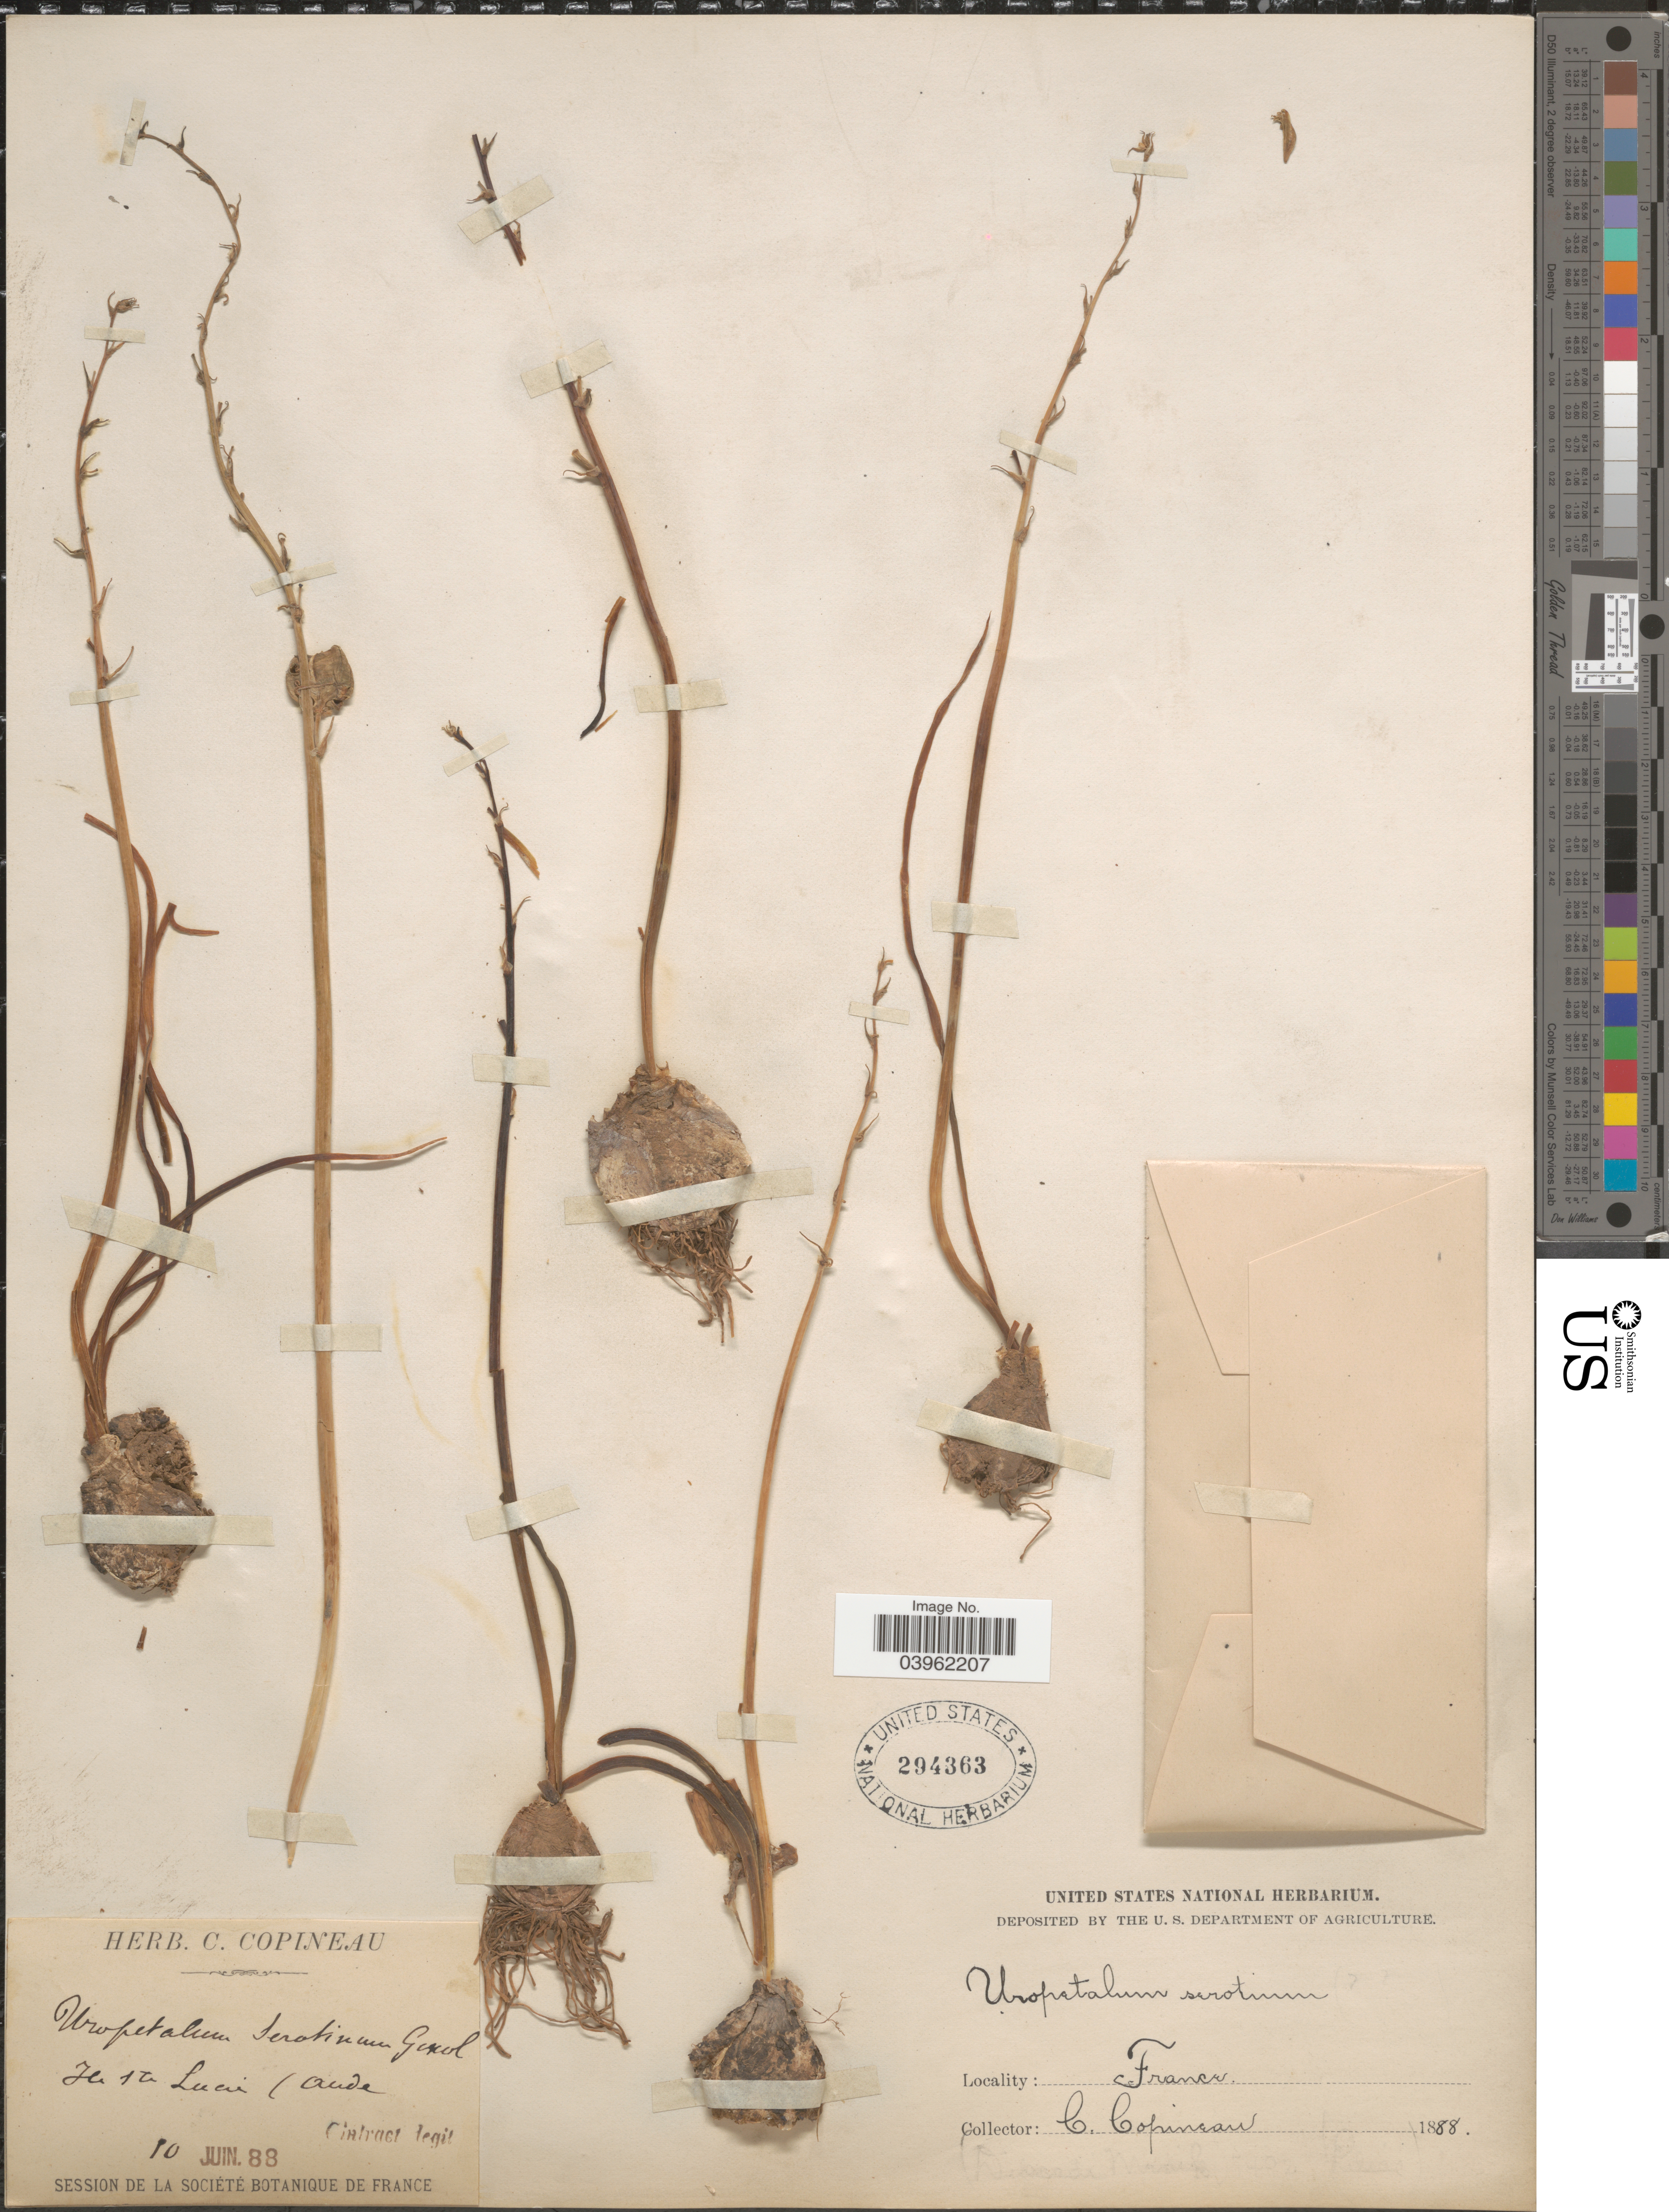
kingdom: Plantae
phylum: Tracheophyta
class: Liliopsida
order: Asparagales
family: Asparagaceae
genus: Dipcadi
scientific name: Dipcadi serotinum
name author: (L.) Medik.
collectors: Cintract, -- & C. Copineau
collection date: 1888-06-10/1888-07-01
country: France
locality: Ile de la Lucie Ourde.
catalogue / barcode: US 294363